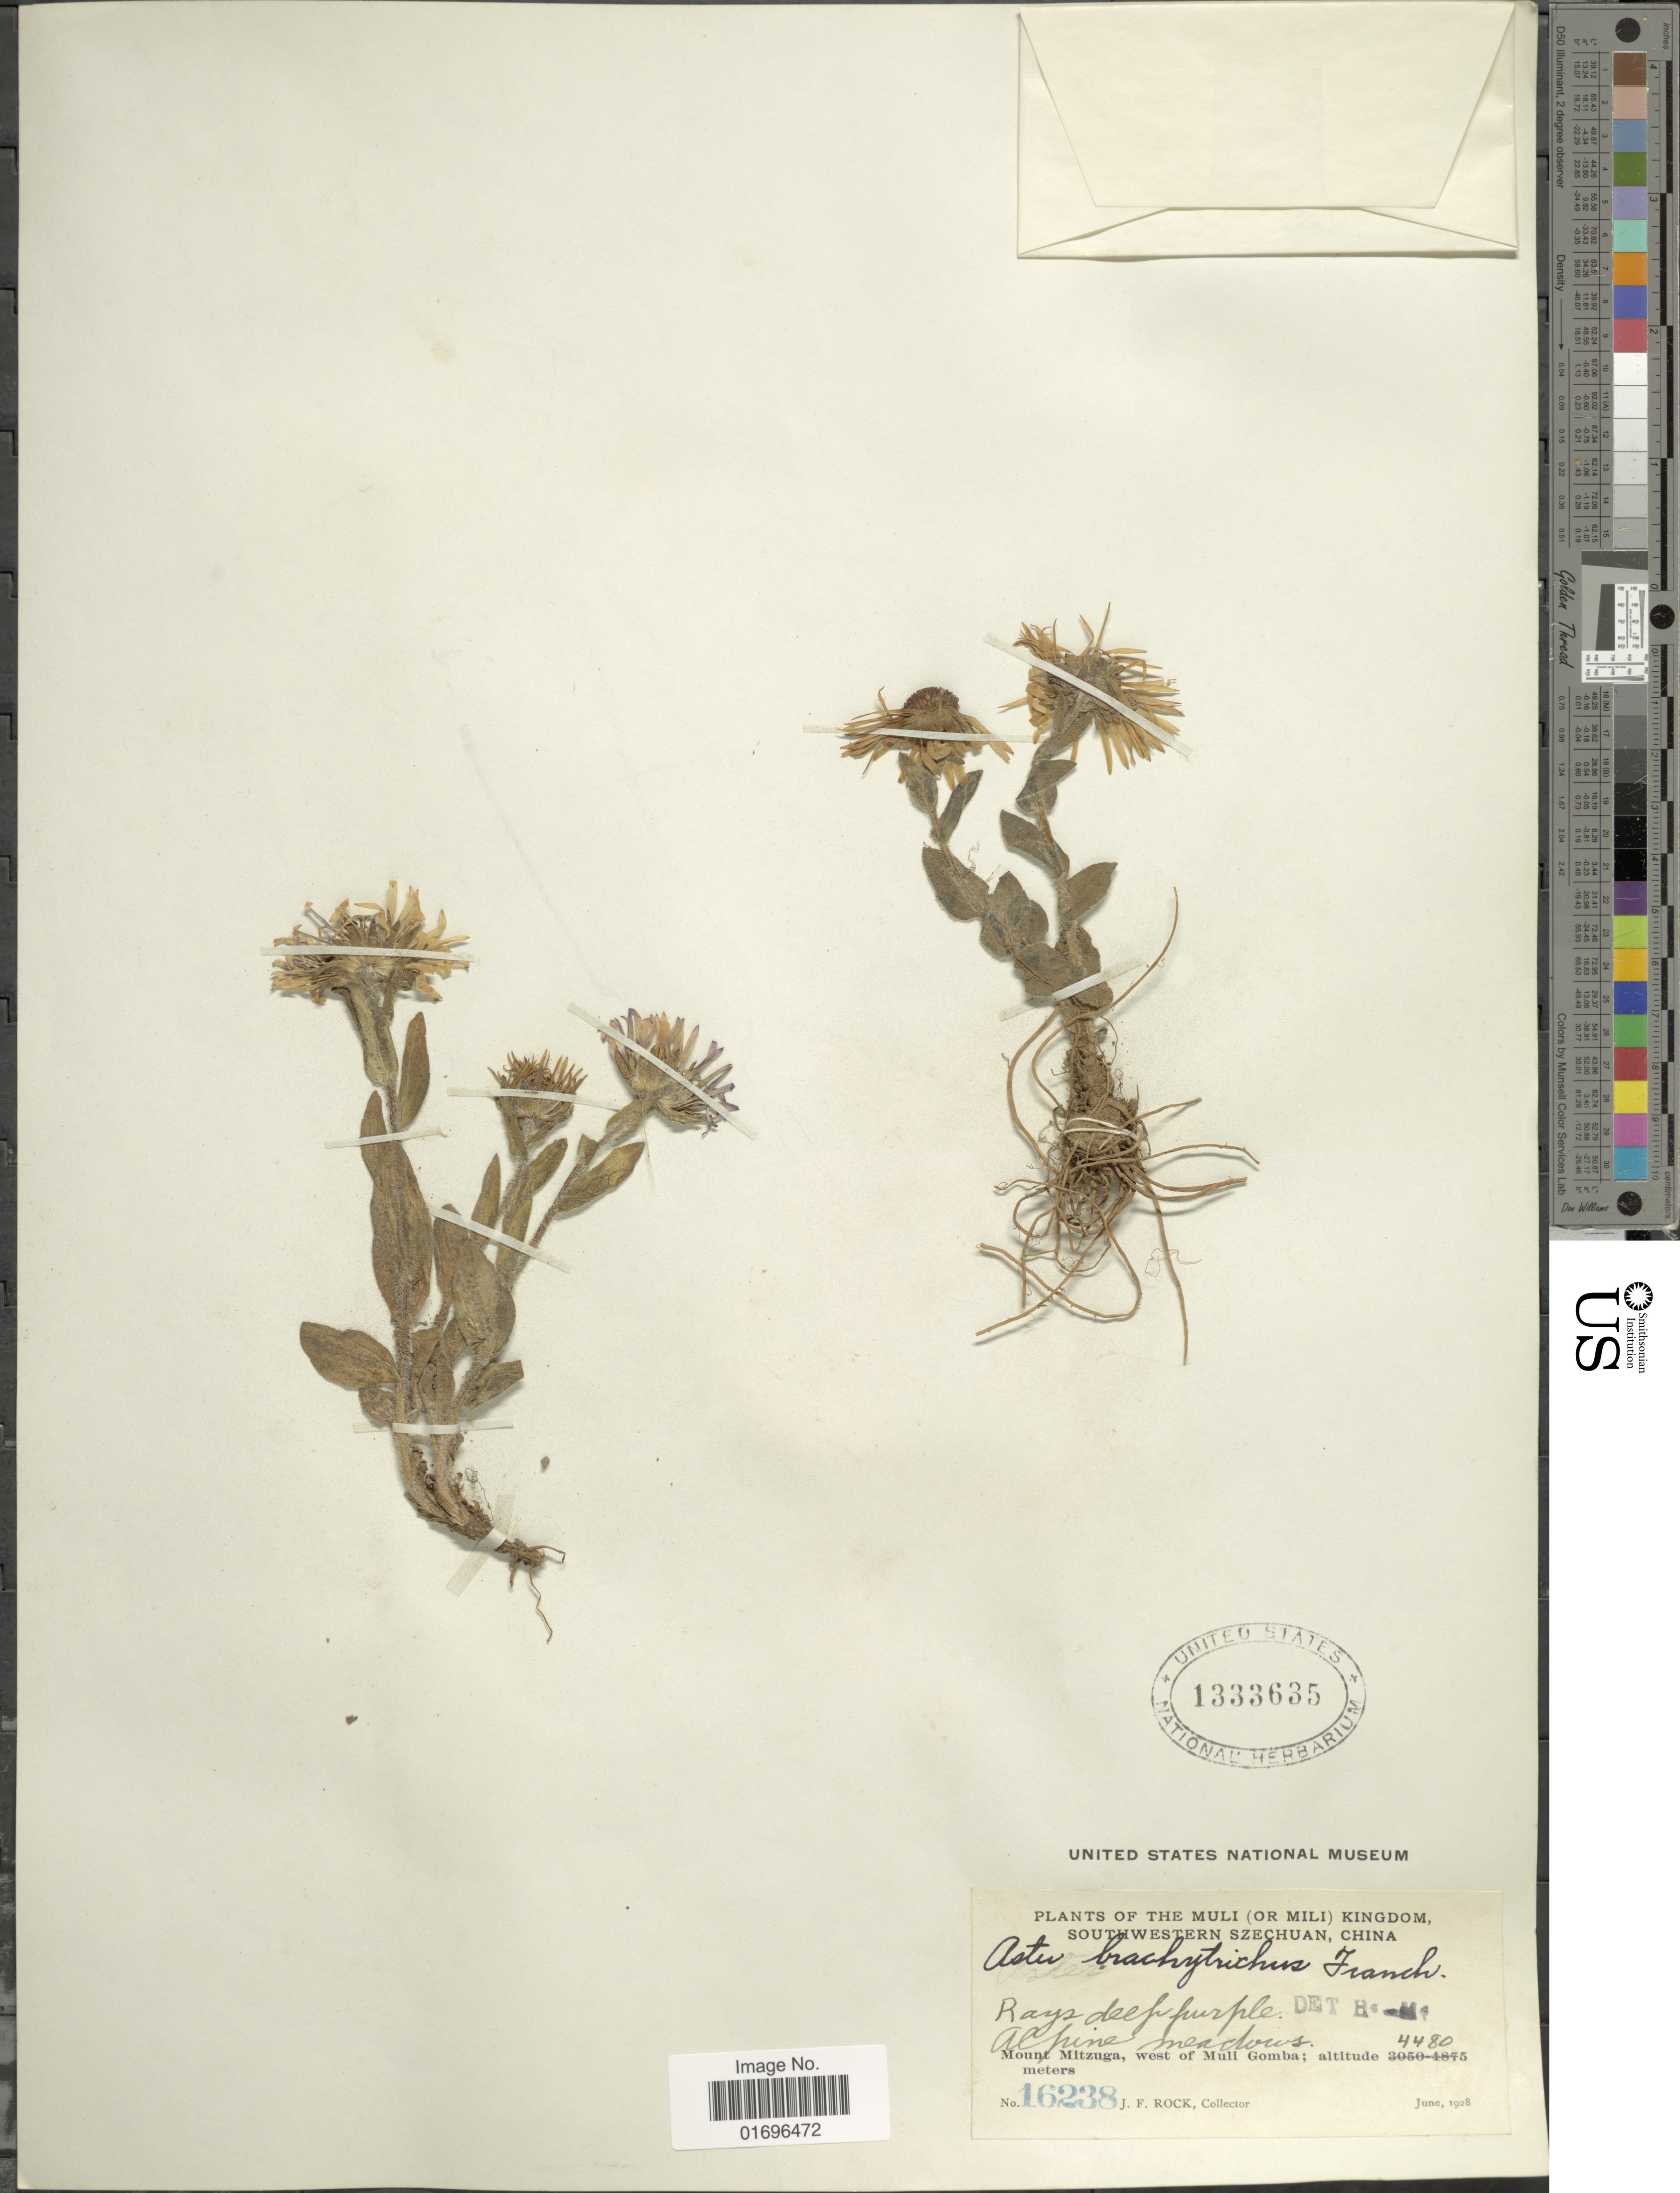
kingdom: Plantae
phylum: Tracheophyta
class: Magnoliopsida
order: Asterales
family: Asteraceae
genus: Aster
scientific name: Aster brachytrichus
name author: Franch.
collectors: J. Rock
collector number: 16238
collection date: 1928-06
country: China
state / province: Sichuan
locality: Muli (or Mili) Kingdom, Southwestern Szechuan, China. Mount Mitzuga, west of Muli Gomba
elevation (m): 4480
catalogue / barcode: US 1333635